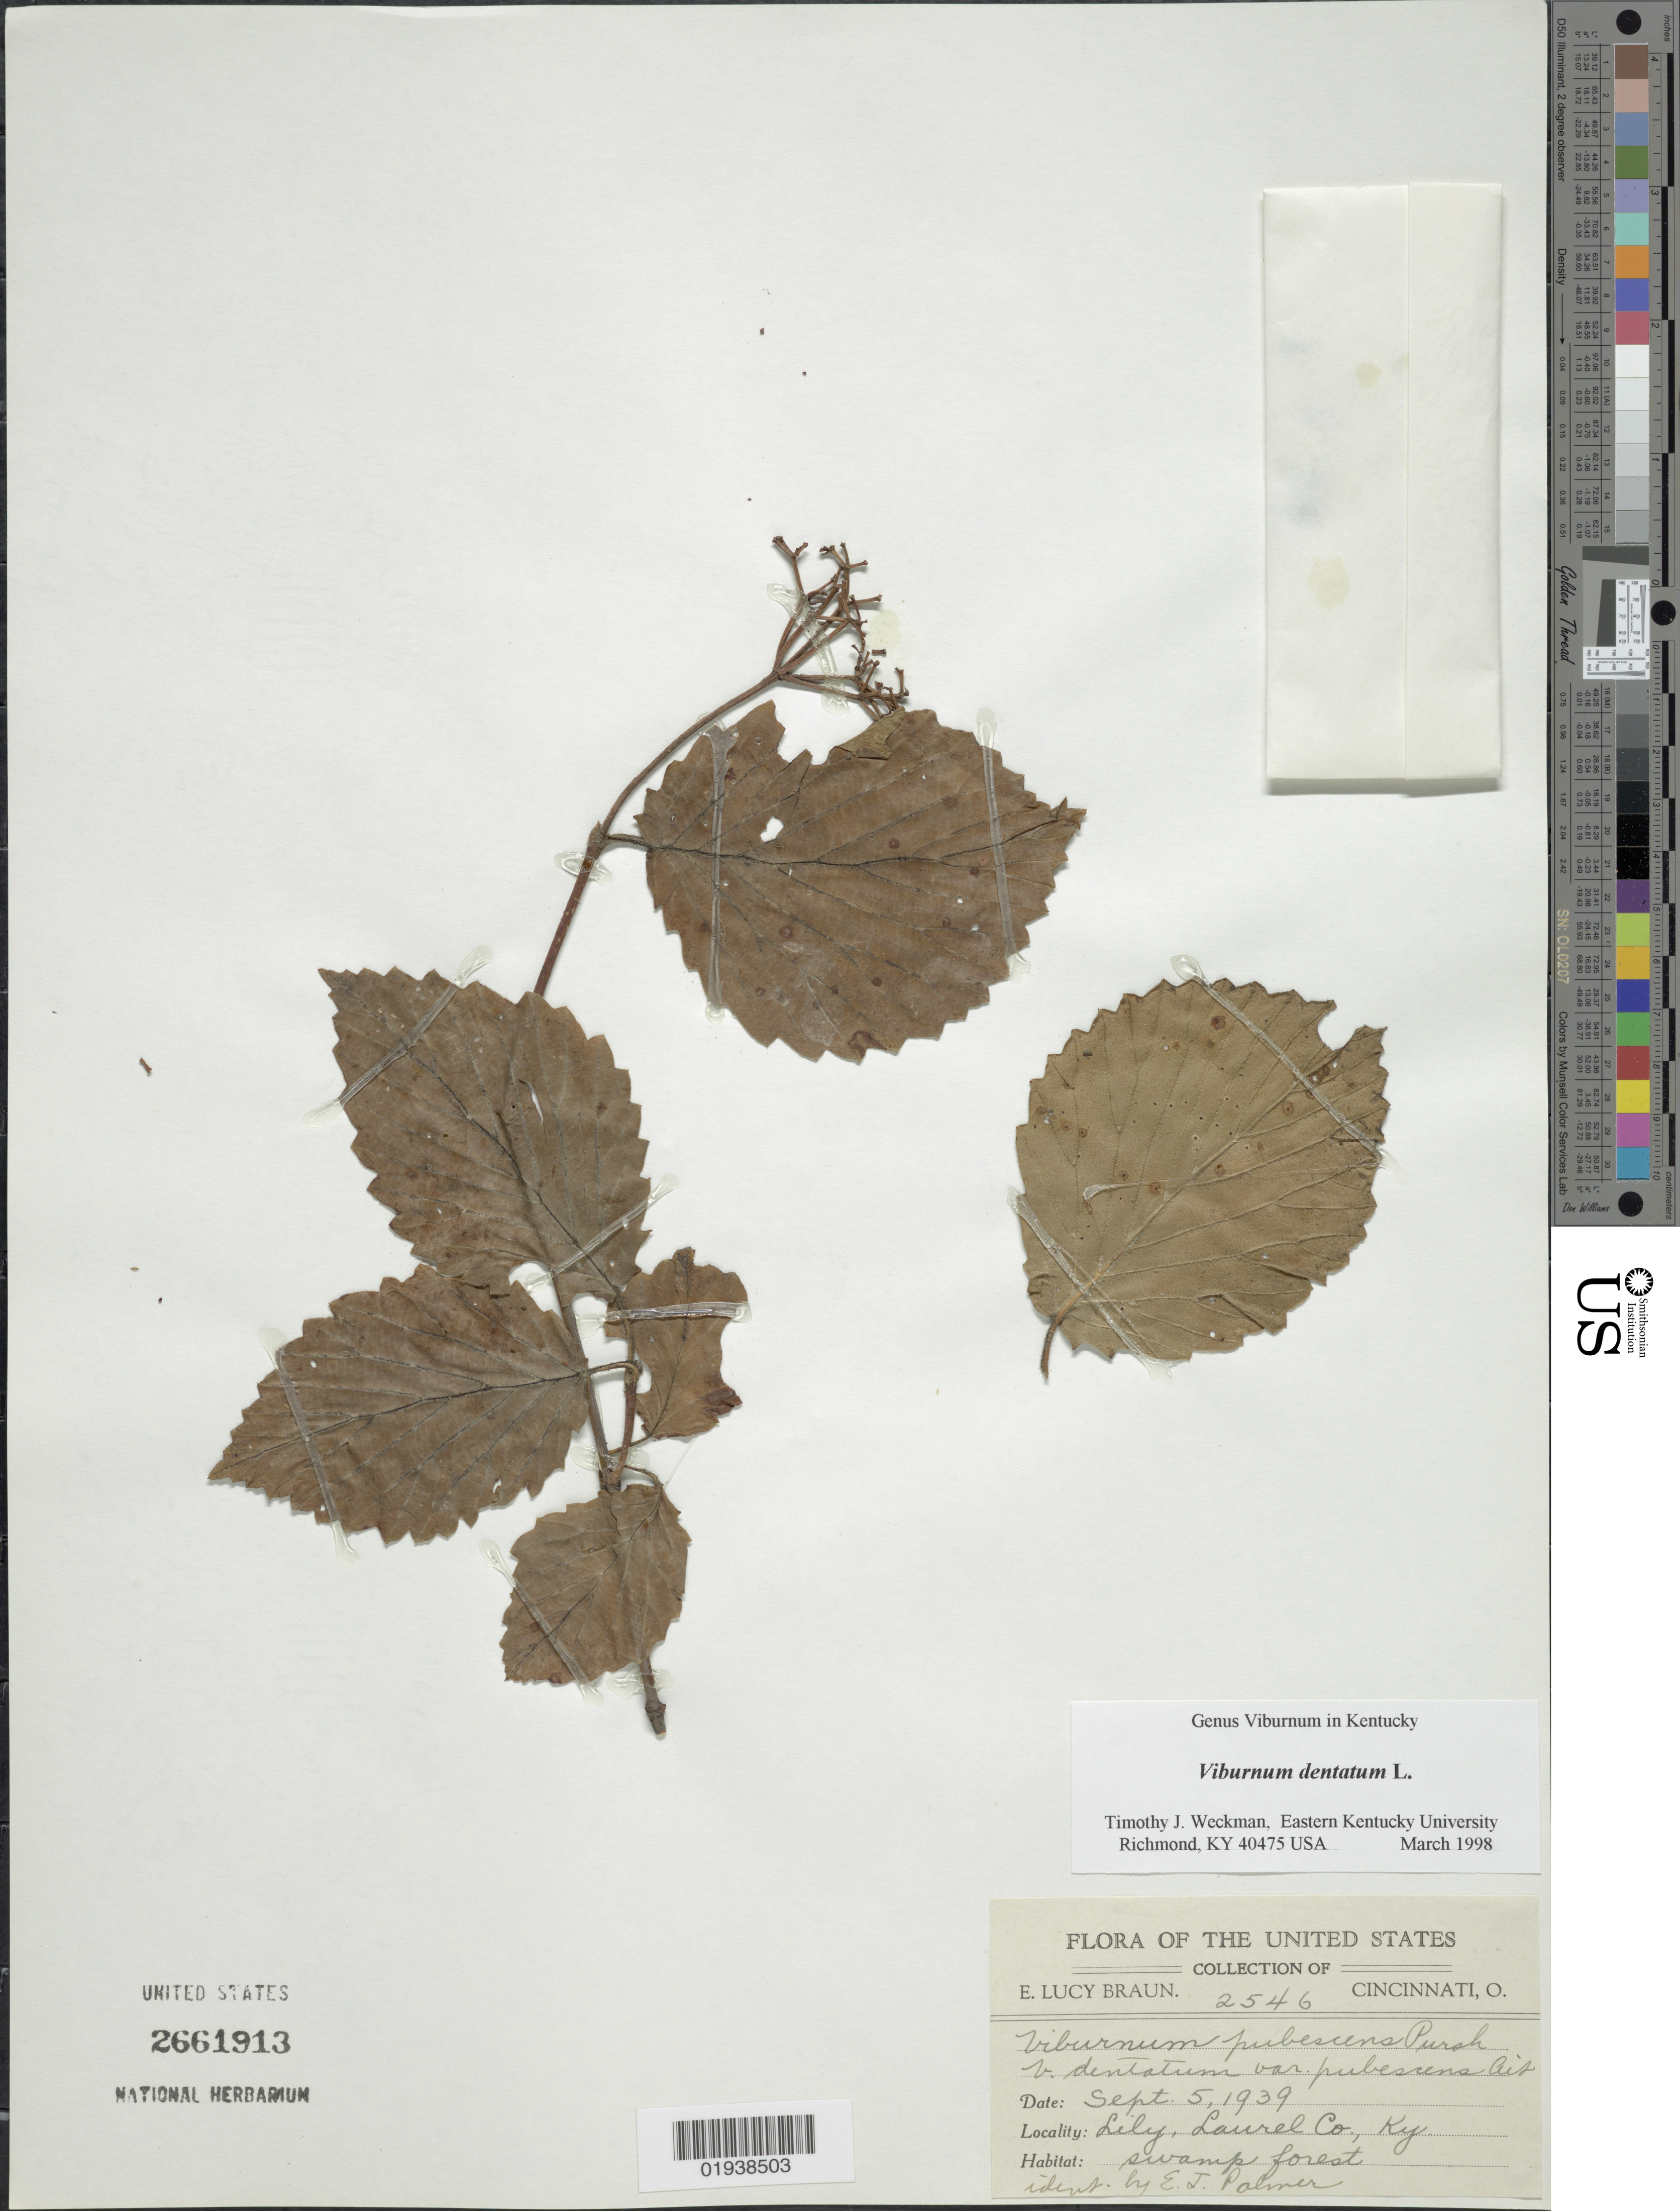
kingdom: Plantae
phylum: Tracheophyta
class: Magnoliopsida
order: Dipsacales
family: Viburnaceae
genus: Viburnum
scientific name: Viburnum dentatum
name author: L.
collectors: E. L. Braun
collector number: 2546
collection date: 1939-09-05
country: United States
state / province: Kentucky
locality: Lily, Laurel Co., Ky.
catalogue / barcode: US 2661913